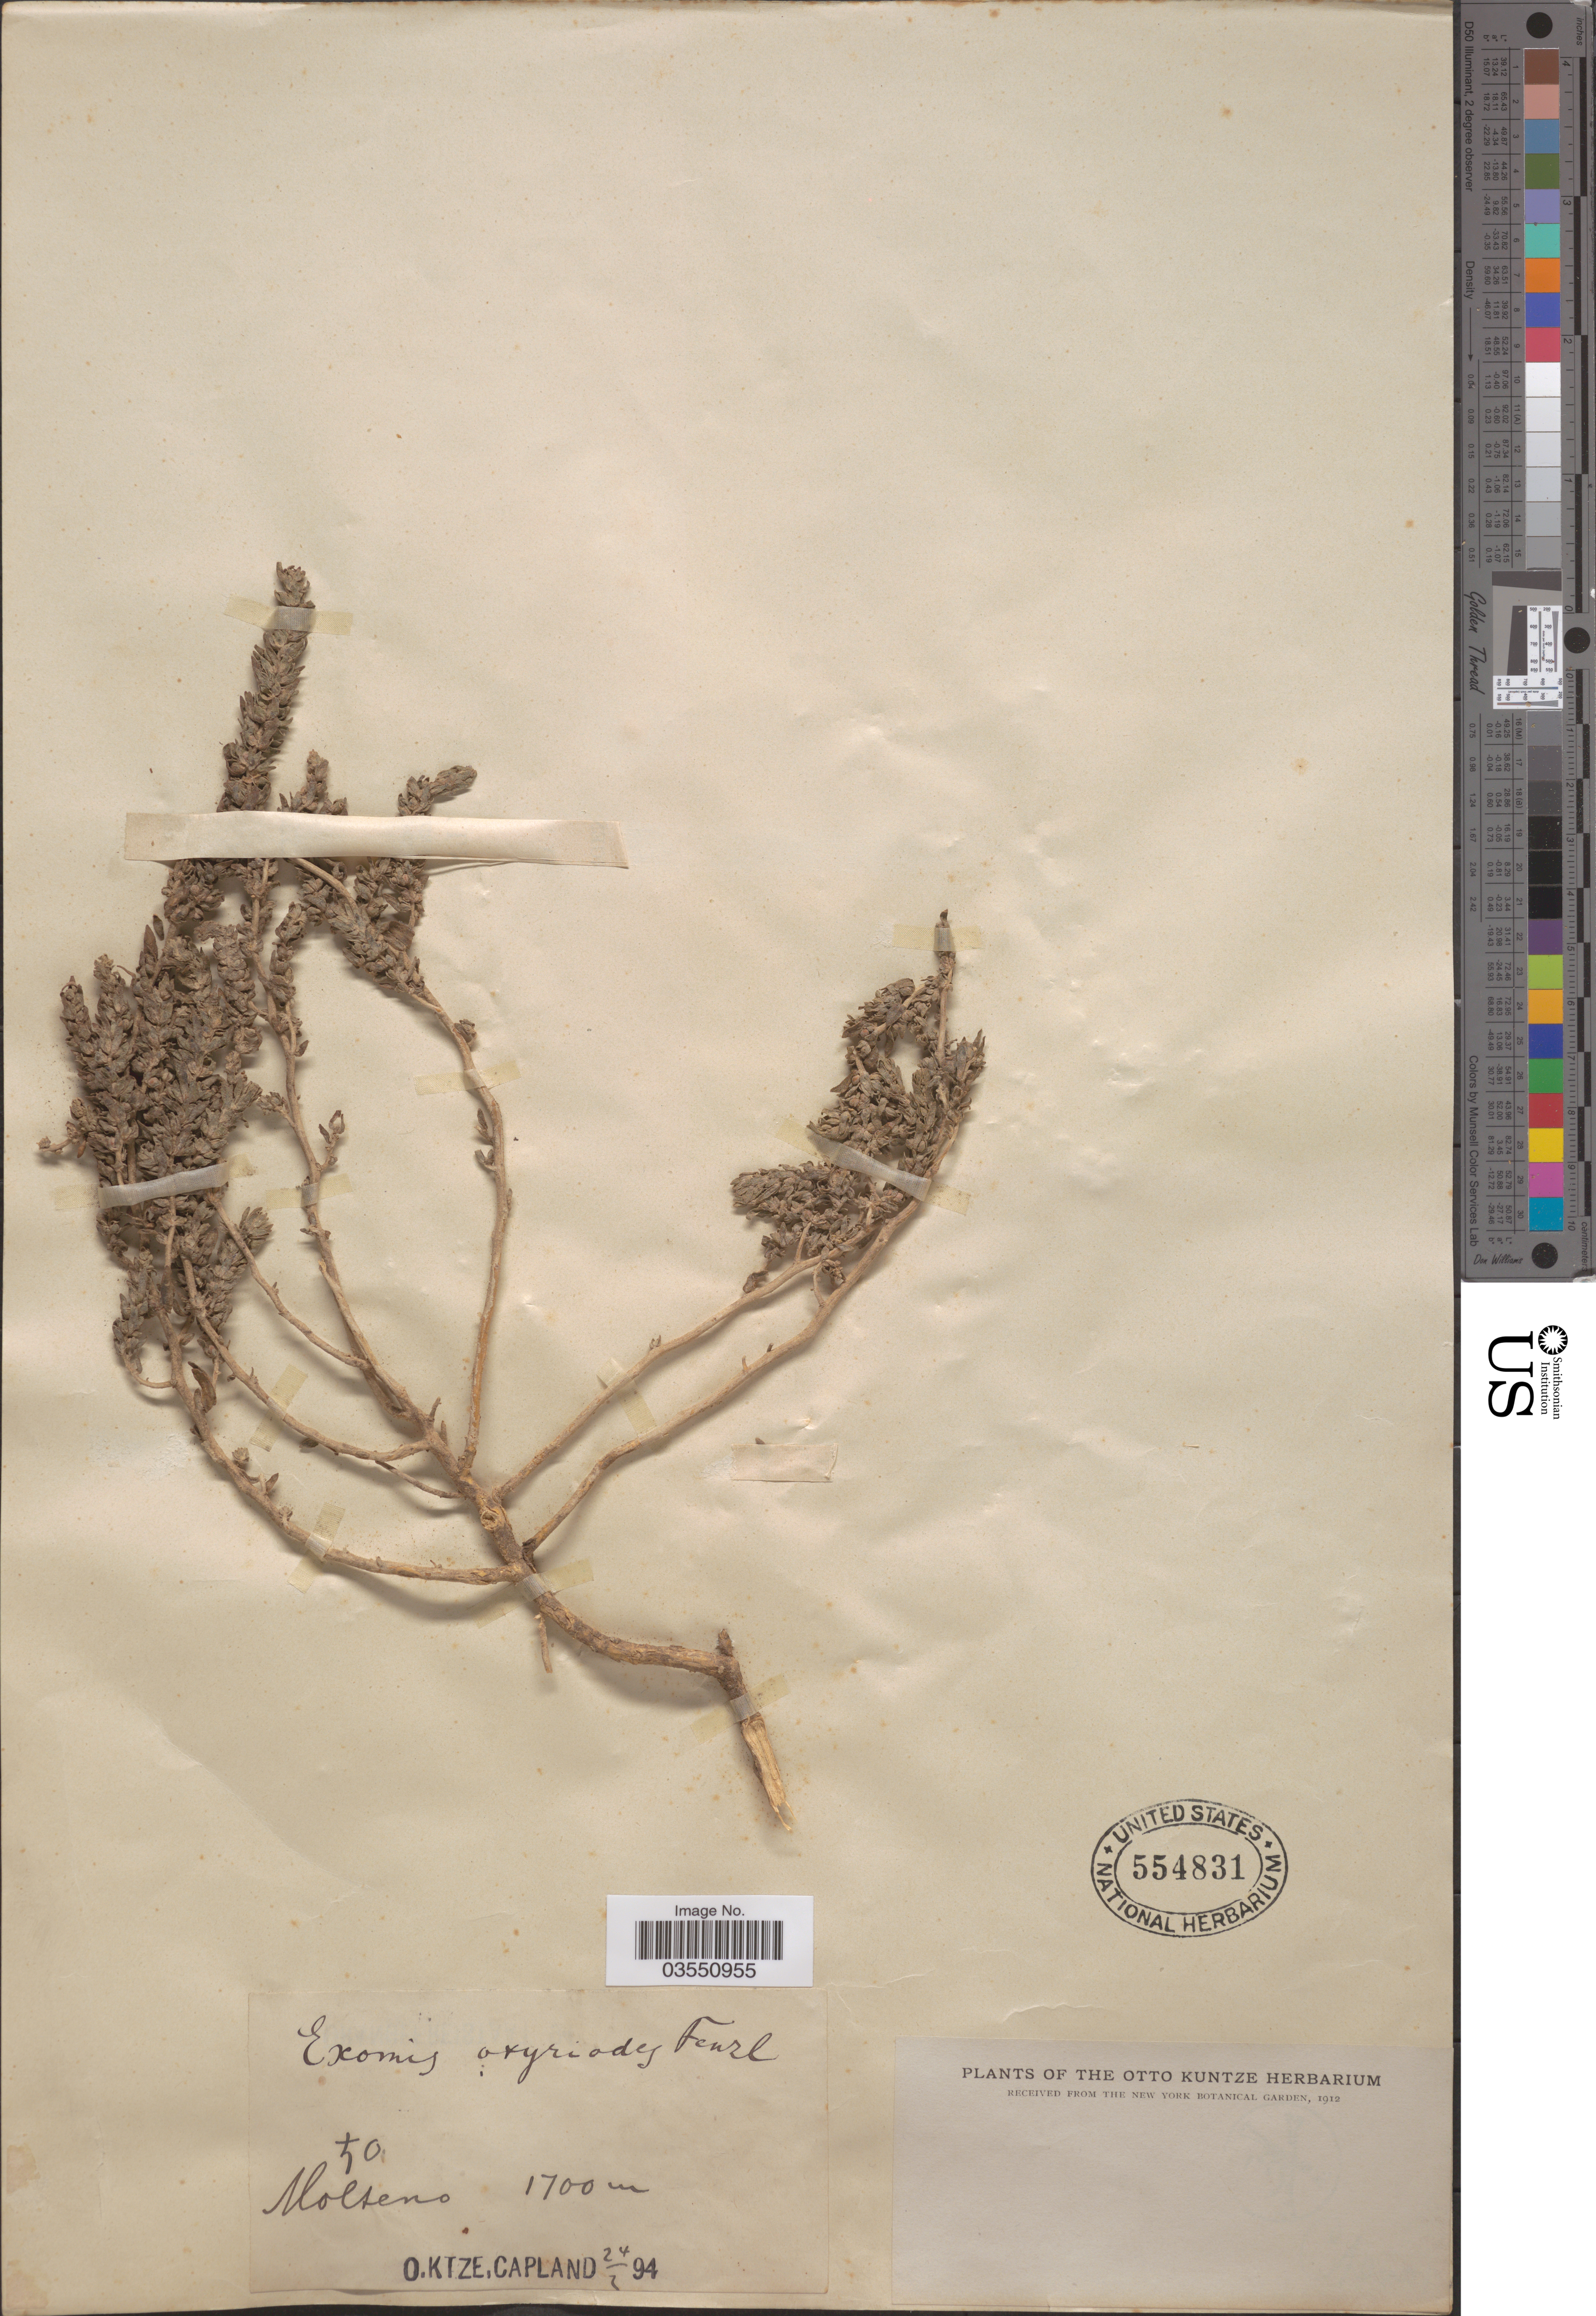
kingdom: Plantae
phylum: Tracheophyta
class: Magnoliopsida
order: Caryophyllales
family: Amaranthaceae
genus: Exomis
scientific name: Exomis oxyrioides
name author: Fenzl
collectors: C.E.O. Kuntze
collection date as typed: Transcribed d/m/y: 24/2/94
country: South Africa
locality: Molteno.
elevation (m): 1700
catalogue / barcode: US 554831